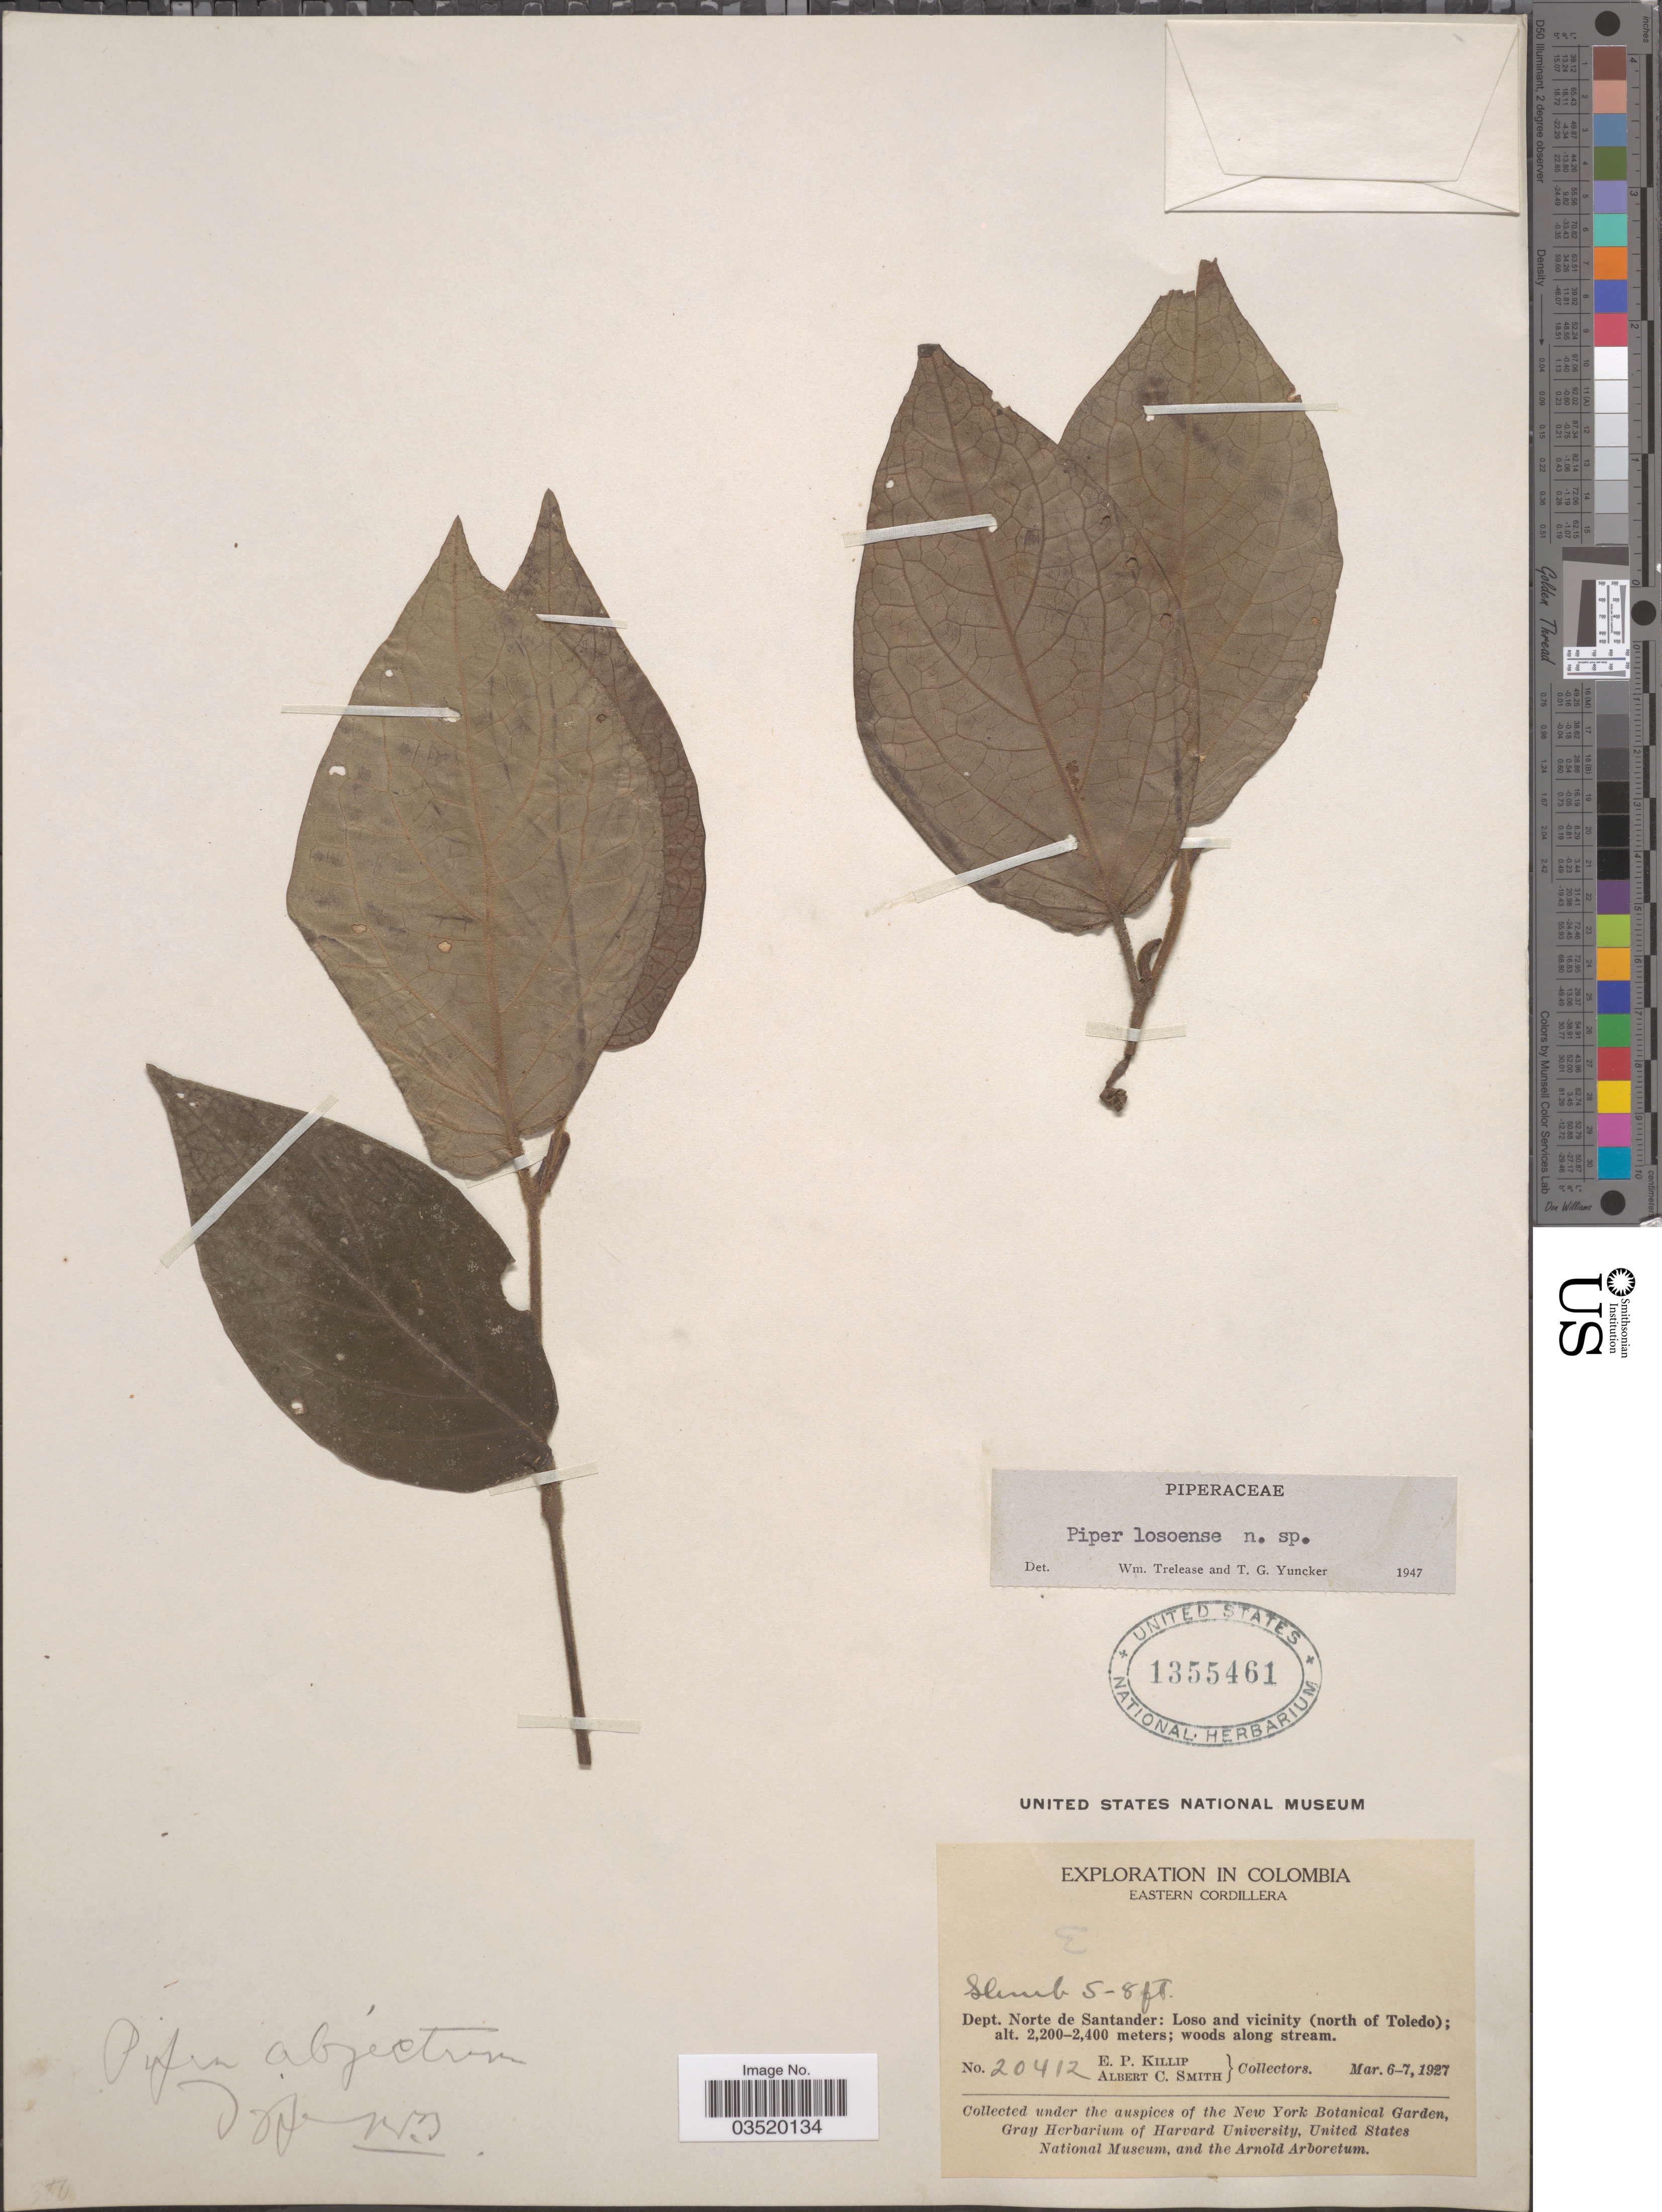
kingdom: Plantae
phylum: Tracheophyta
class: Magnoliopsida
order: Piperales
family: Piperaceae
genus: Piper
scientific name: Piper losoense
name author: Trel. & Yunck.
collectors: E. P. Killip & A. C. Smith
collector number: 20412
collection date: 1927-03-06/1927-03-07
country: Colombia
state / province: Norte de Santander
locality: Eastern Cordillera. Dept. Norte de Santander: Loso and vicinity (north of Toledo).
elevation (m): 2200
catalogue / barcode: US 1355461